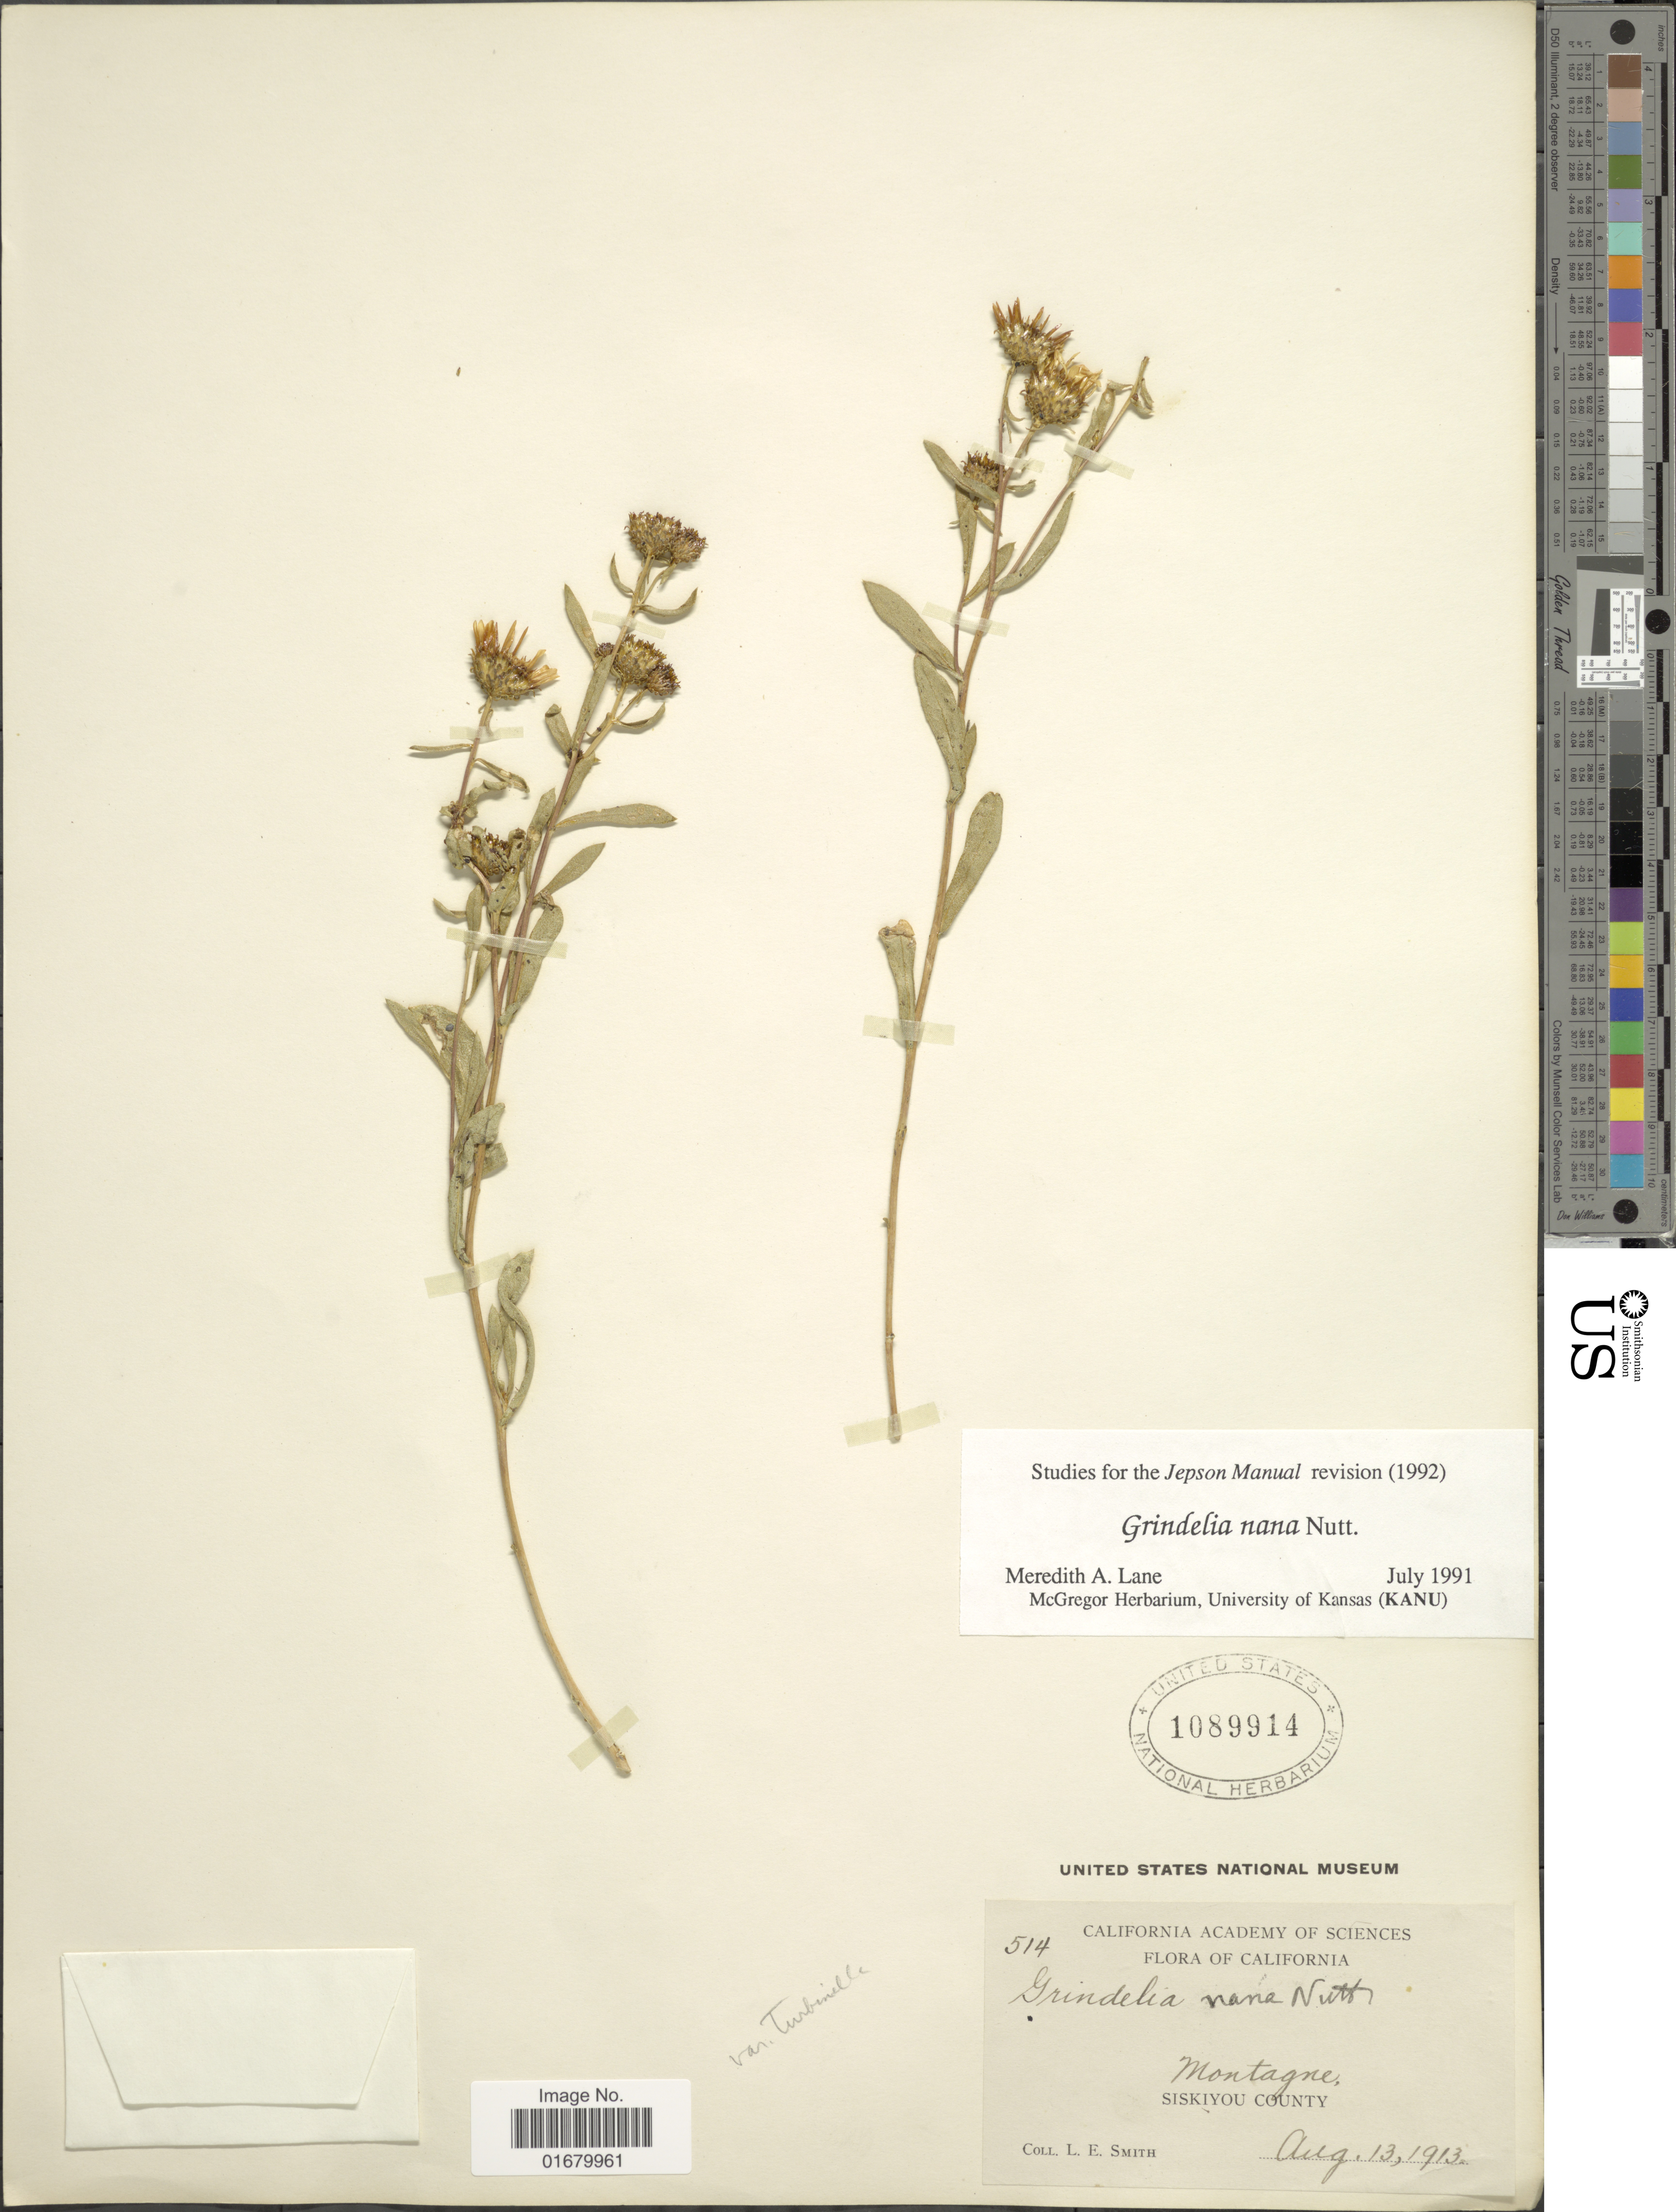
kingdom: Plantae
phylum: Tracheophyta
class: Magnoliopsida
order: Asterales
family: Asteraceae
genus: Grindelia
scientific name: Grindelia nana var. nana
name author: Nutt.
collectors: L. E. Smith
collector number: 514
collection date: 1913-08-13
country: United States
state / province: California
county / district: Siskiyou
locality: Montagne, Siskiyou County.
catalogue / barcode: US 1089914